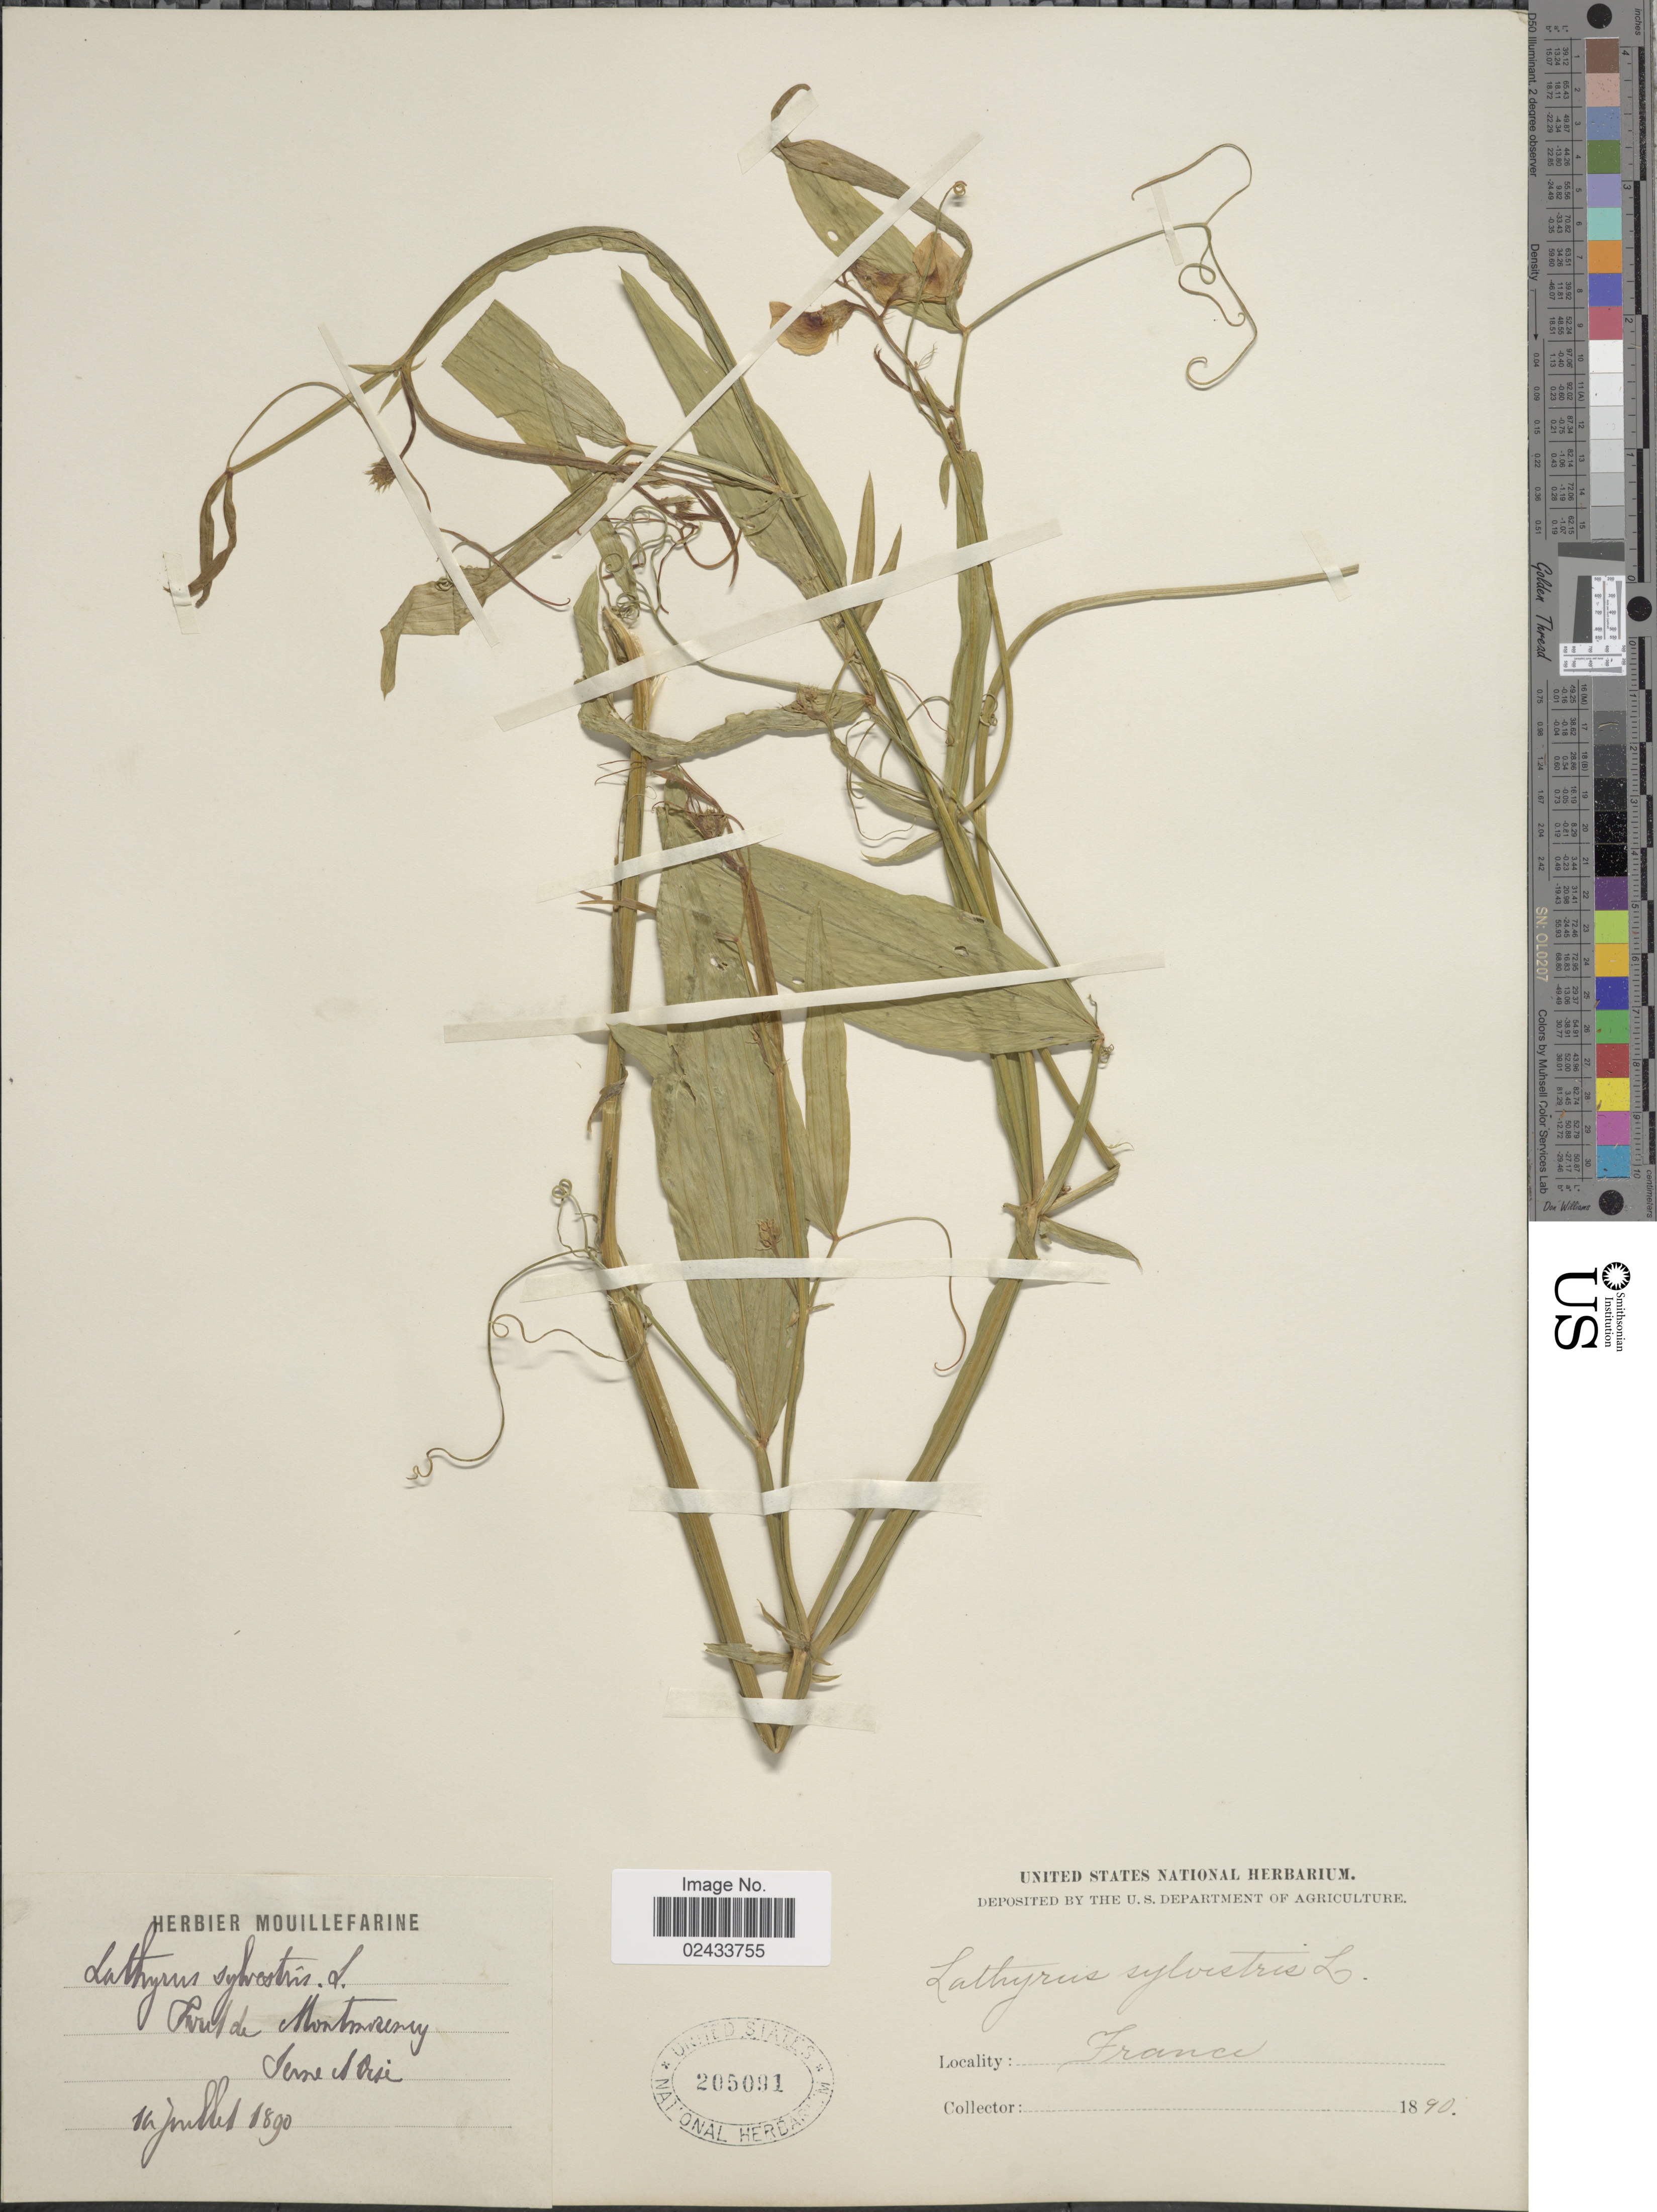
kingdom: Plantae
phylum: Tracheophyta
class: Magnoliopsida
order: Fabales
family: Fabaceae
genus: Lathyrus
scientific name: Lathyrus sylvestris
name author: L.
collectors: ex herb. United States National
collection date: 1890-07-11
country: France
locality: Sout de Montemorency, Seine et Oise [interpreted]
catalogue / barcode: US 205091